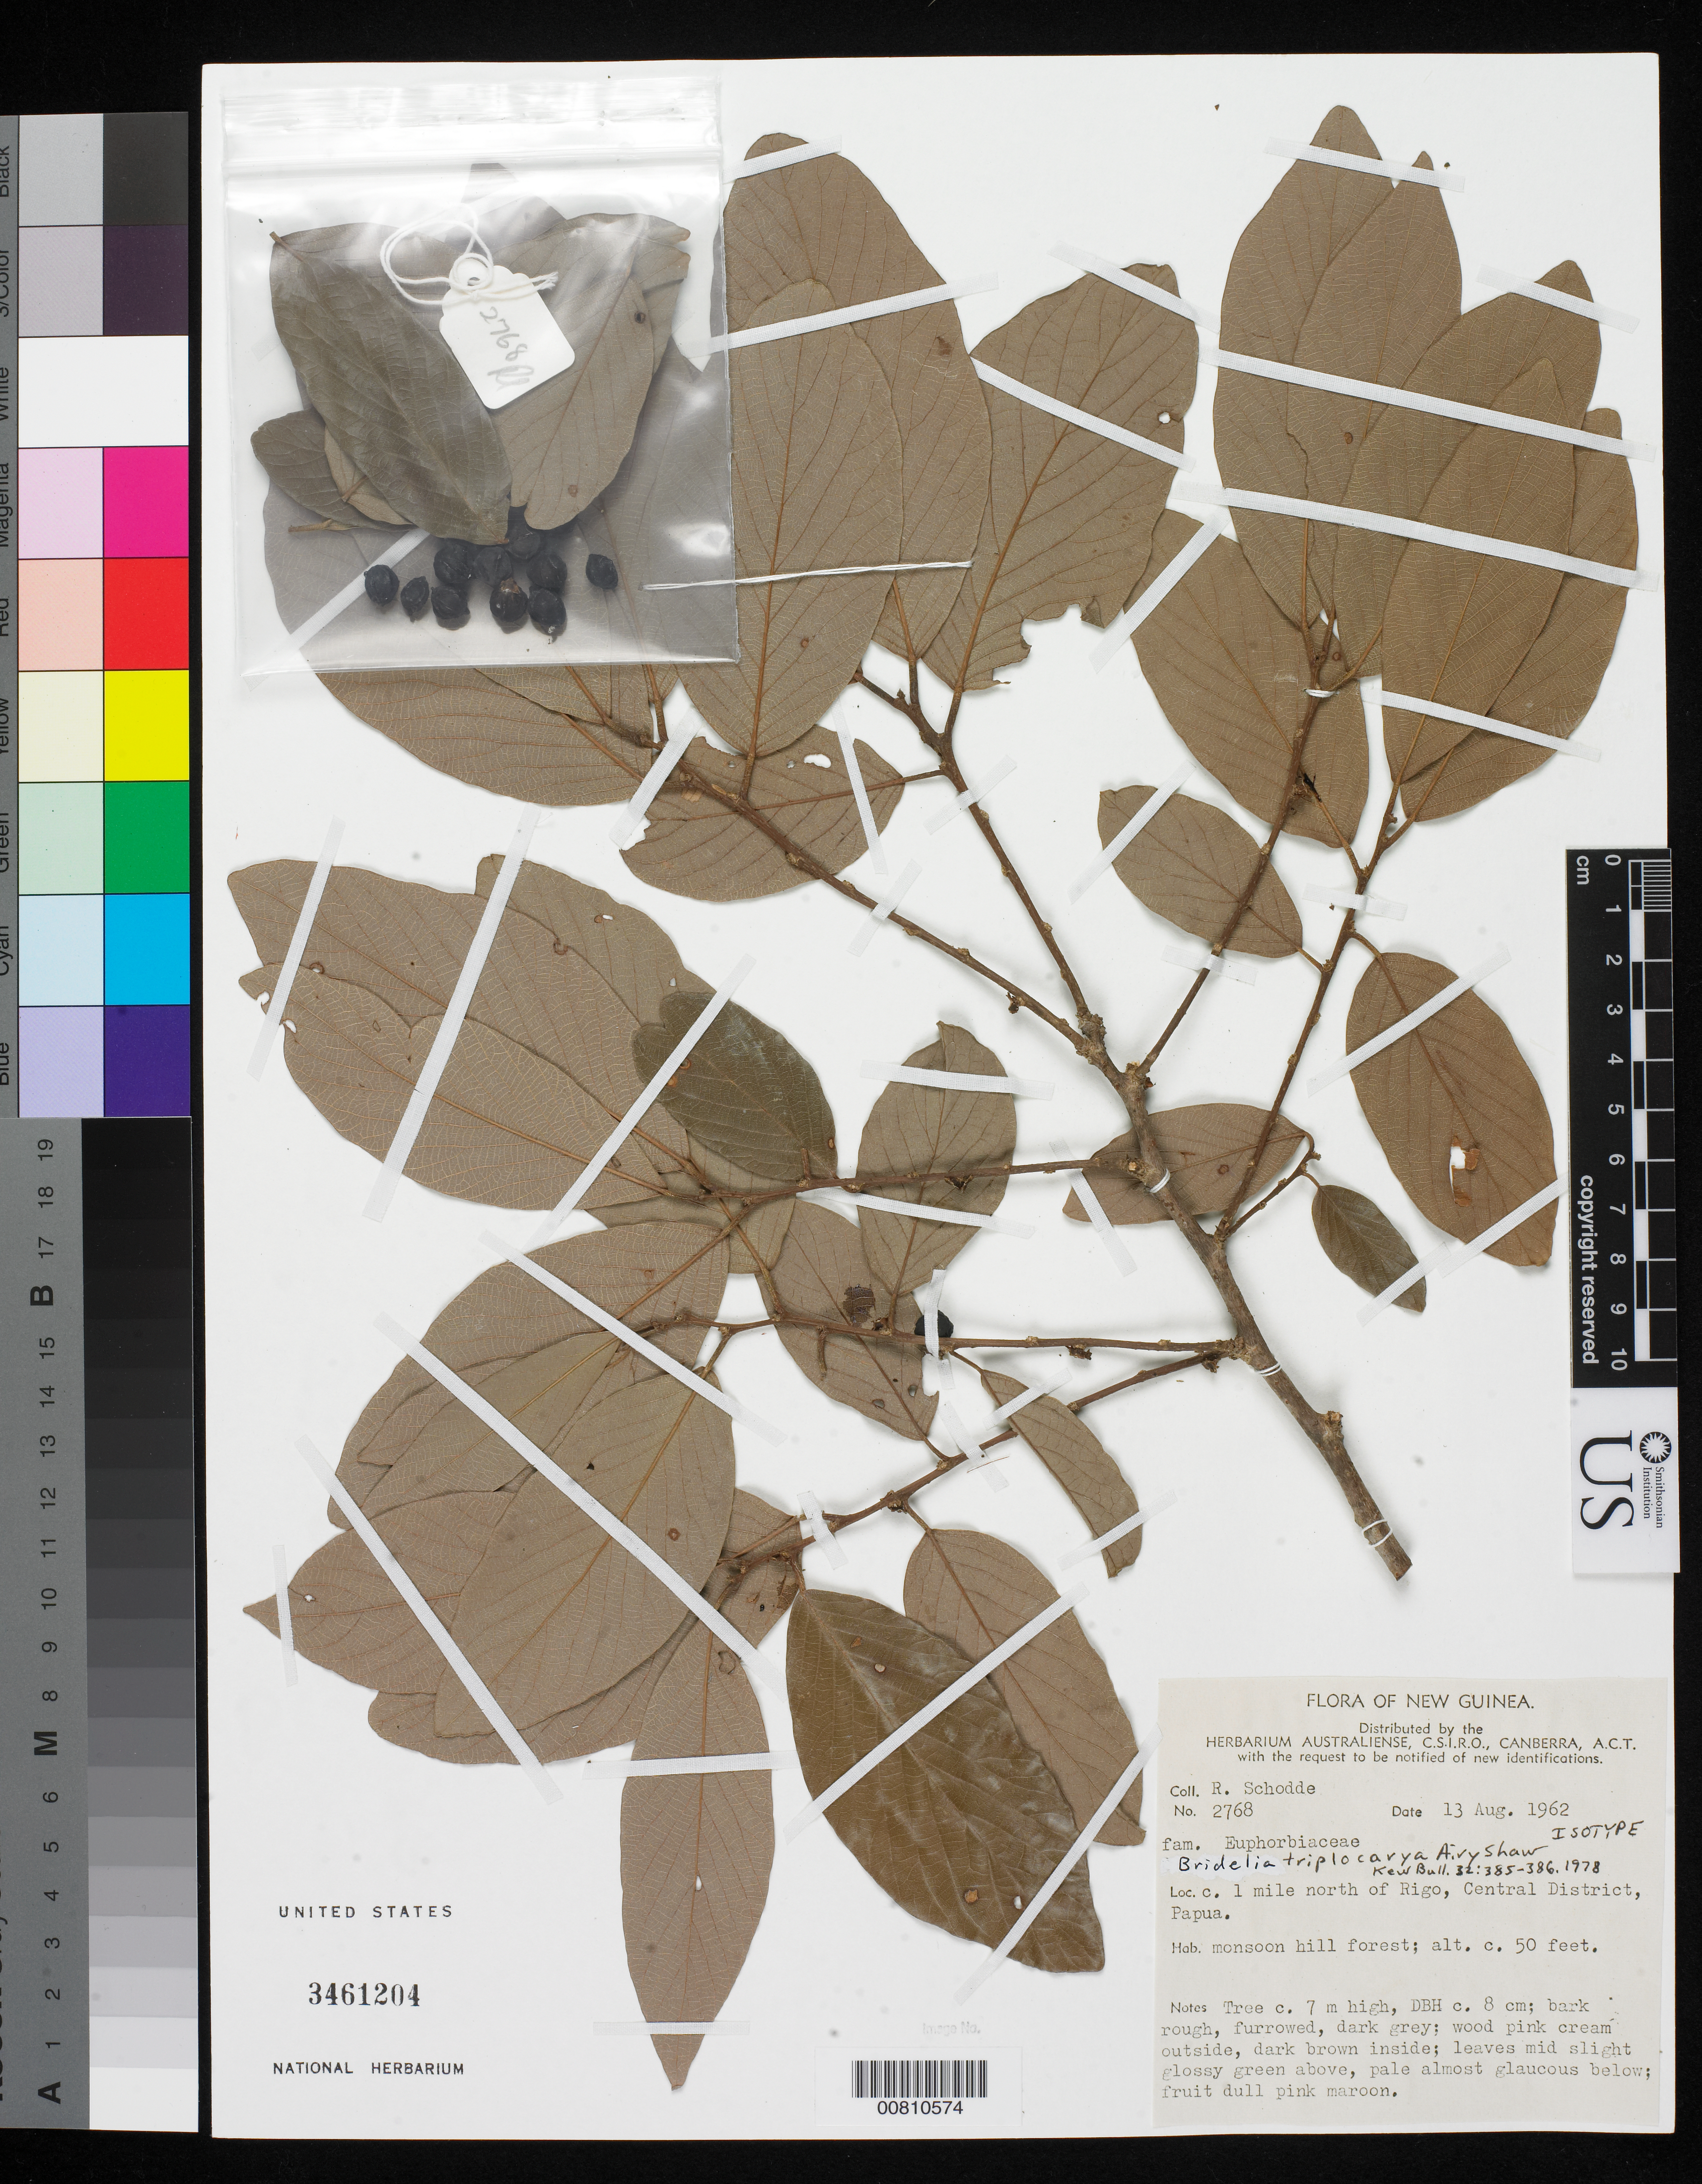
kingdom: Plantae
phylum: Tracheophyta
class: Magnoliopsida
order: Malpighiales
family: Phyllanthaceae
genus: Bridelia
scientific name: Bridelia triplocarya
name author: Airy Shaw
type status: Isotype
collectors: R. Schodde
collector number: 2768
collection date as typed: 13 Aug 1962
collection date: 1962-08-13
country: Papua New Guinea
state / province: Central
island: New Guinea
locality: C. 1 mile north of Rigo, Central District, Papua.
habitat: Monsoon hill forest.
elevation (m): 15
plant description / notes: Holotype at K.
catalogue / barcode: US 3461204